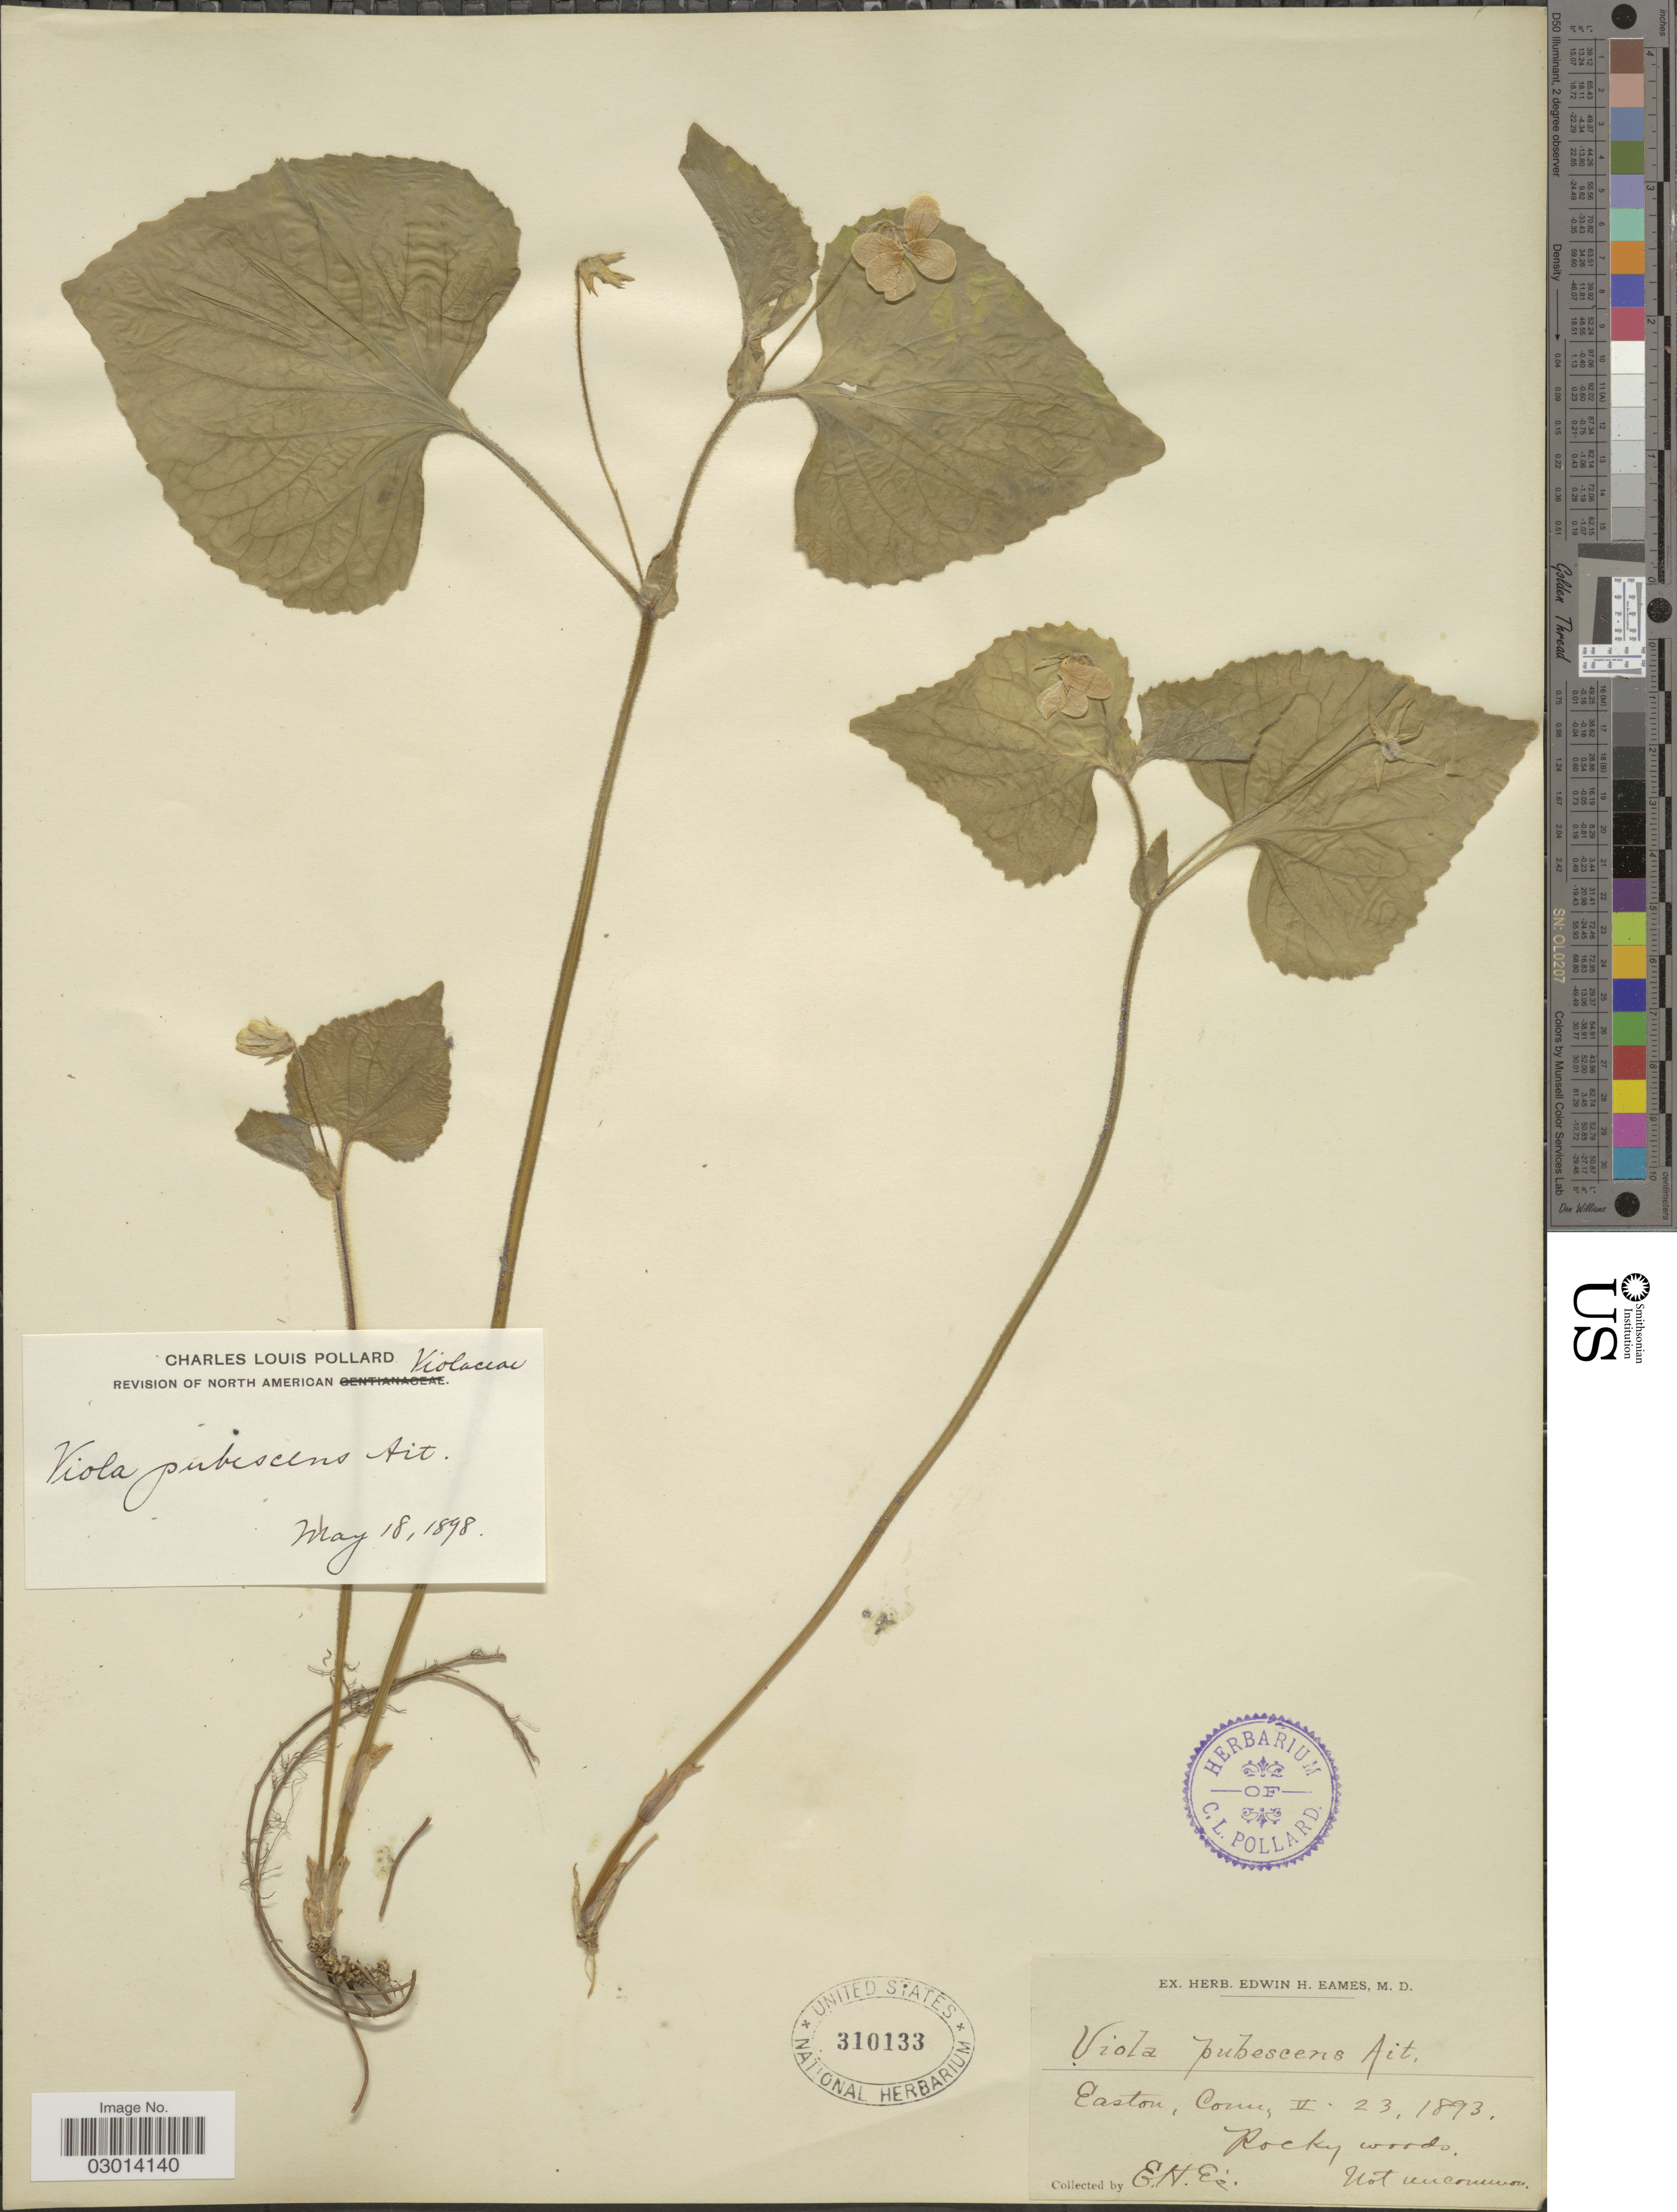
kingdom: Plantae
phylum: Tracheophyta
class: Magnoliopsida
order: Malpighiales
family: Violaceae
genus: Viola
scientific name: Viola pubescens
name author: Aiton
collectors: E. H. Eames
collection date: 1893-05-23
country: United States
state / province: Connecticut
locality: Easton, Conn. Rocky woods.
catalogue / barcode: US 310133